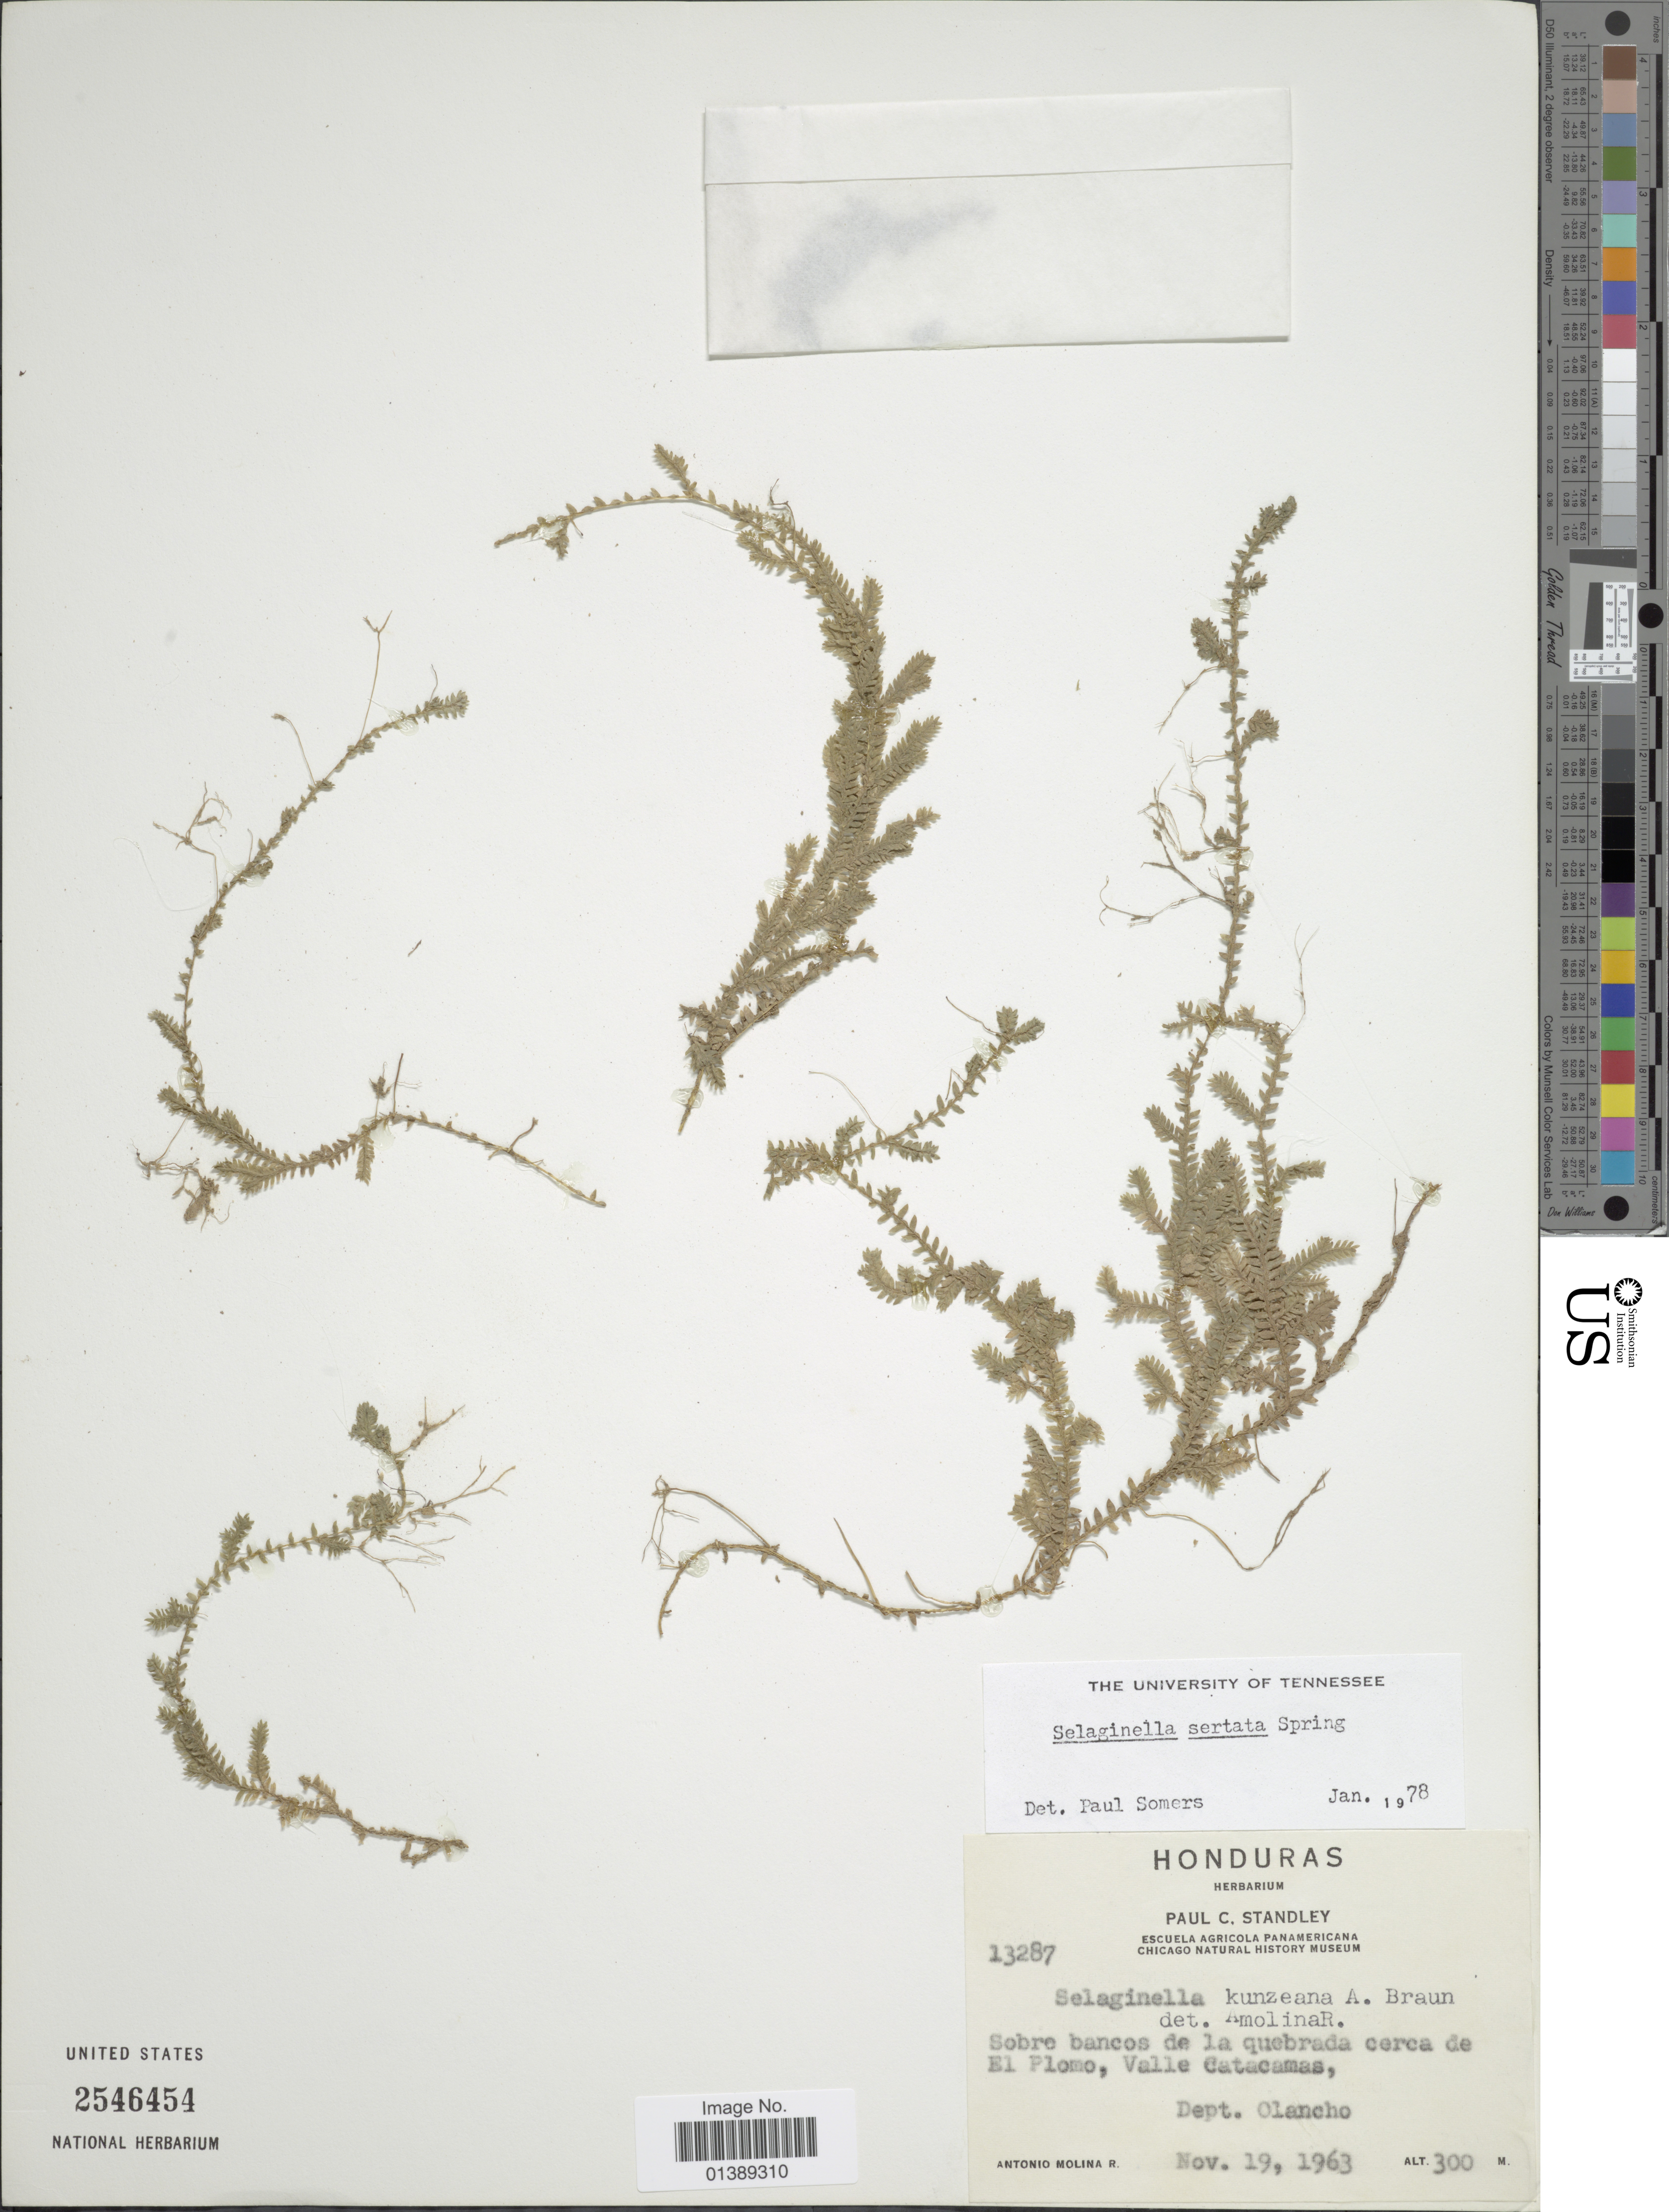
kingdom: Plantae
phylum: Tracheophyta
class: Lycopodiopsida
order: Selaginellales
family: Selaginellaceae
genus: Selaginella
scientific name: Selaginella sertata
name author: Spring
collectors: A. Molina R.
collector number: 13287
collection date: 1963-11-19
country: Honduras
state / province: Olancho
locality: Sobre bancos de la quebrada cerca de El Plomo, Valle Catacamas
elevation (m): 300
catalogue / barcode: US 2546454